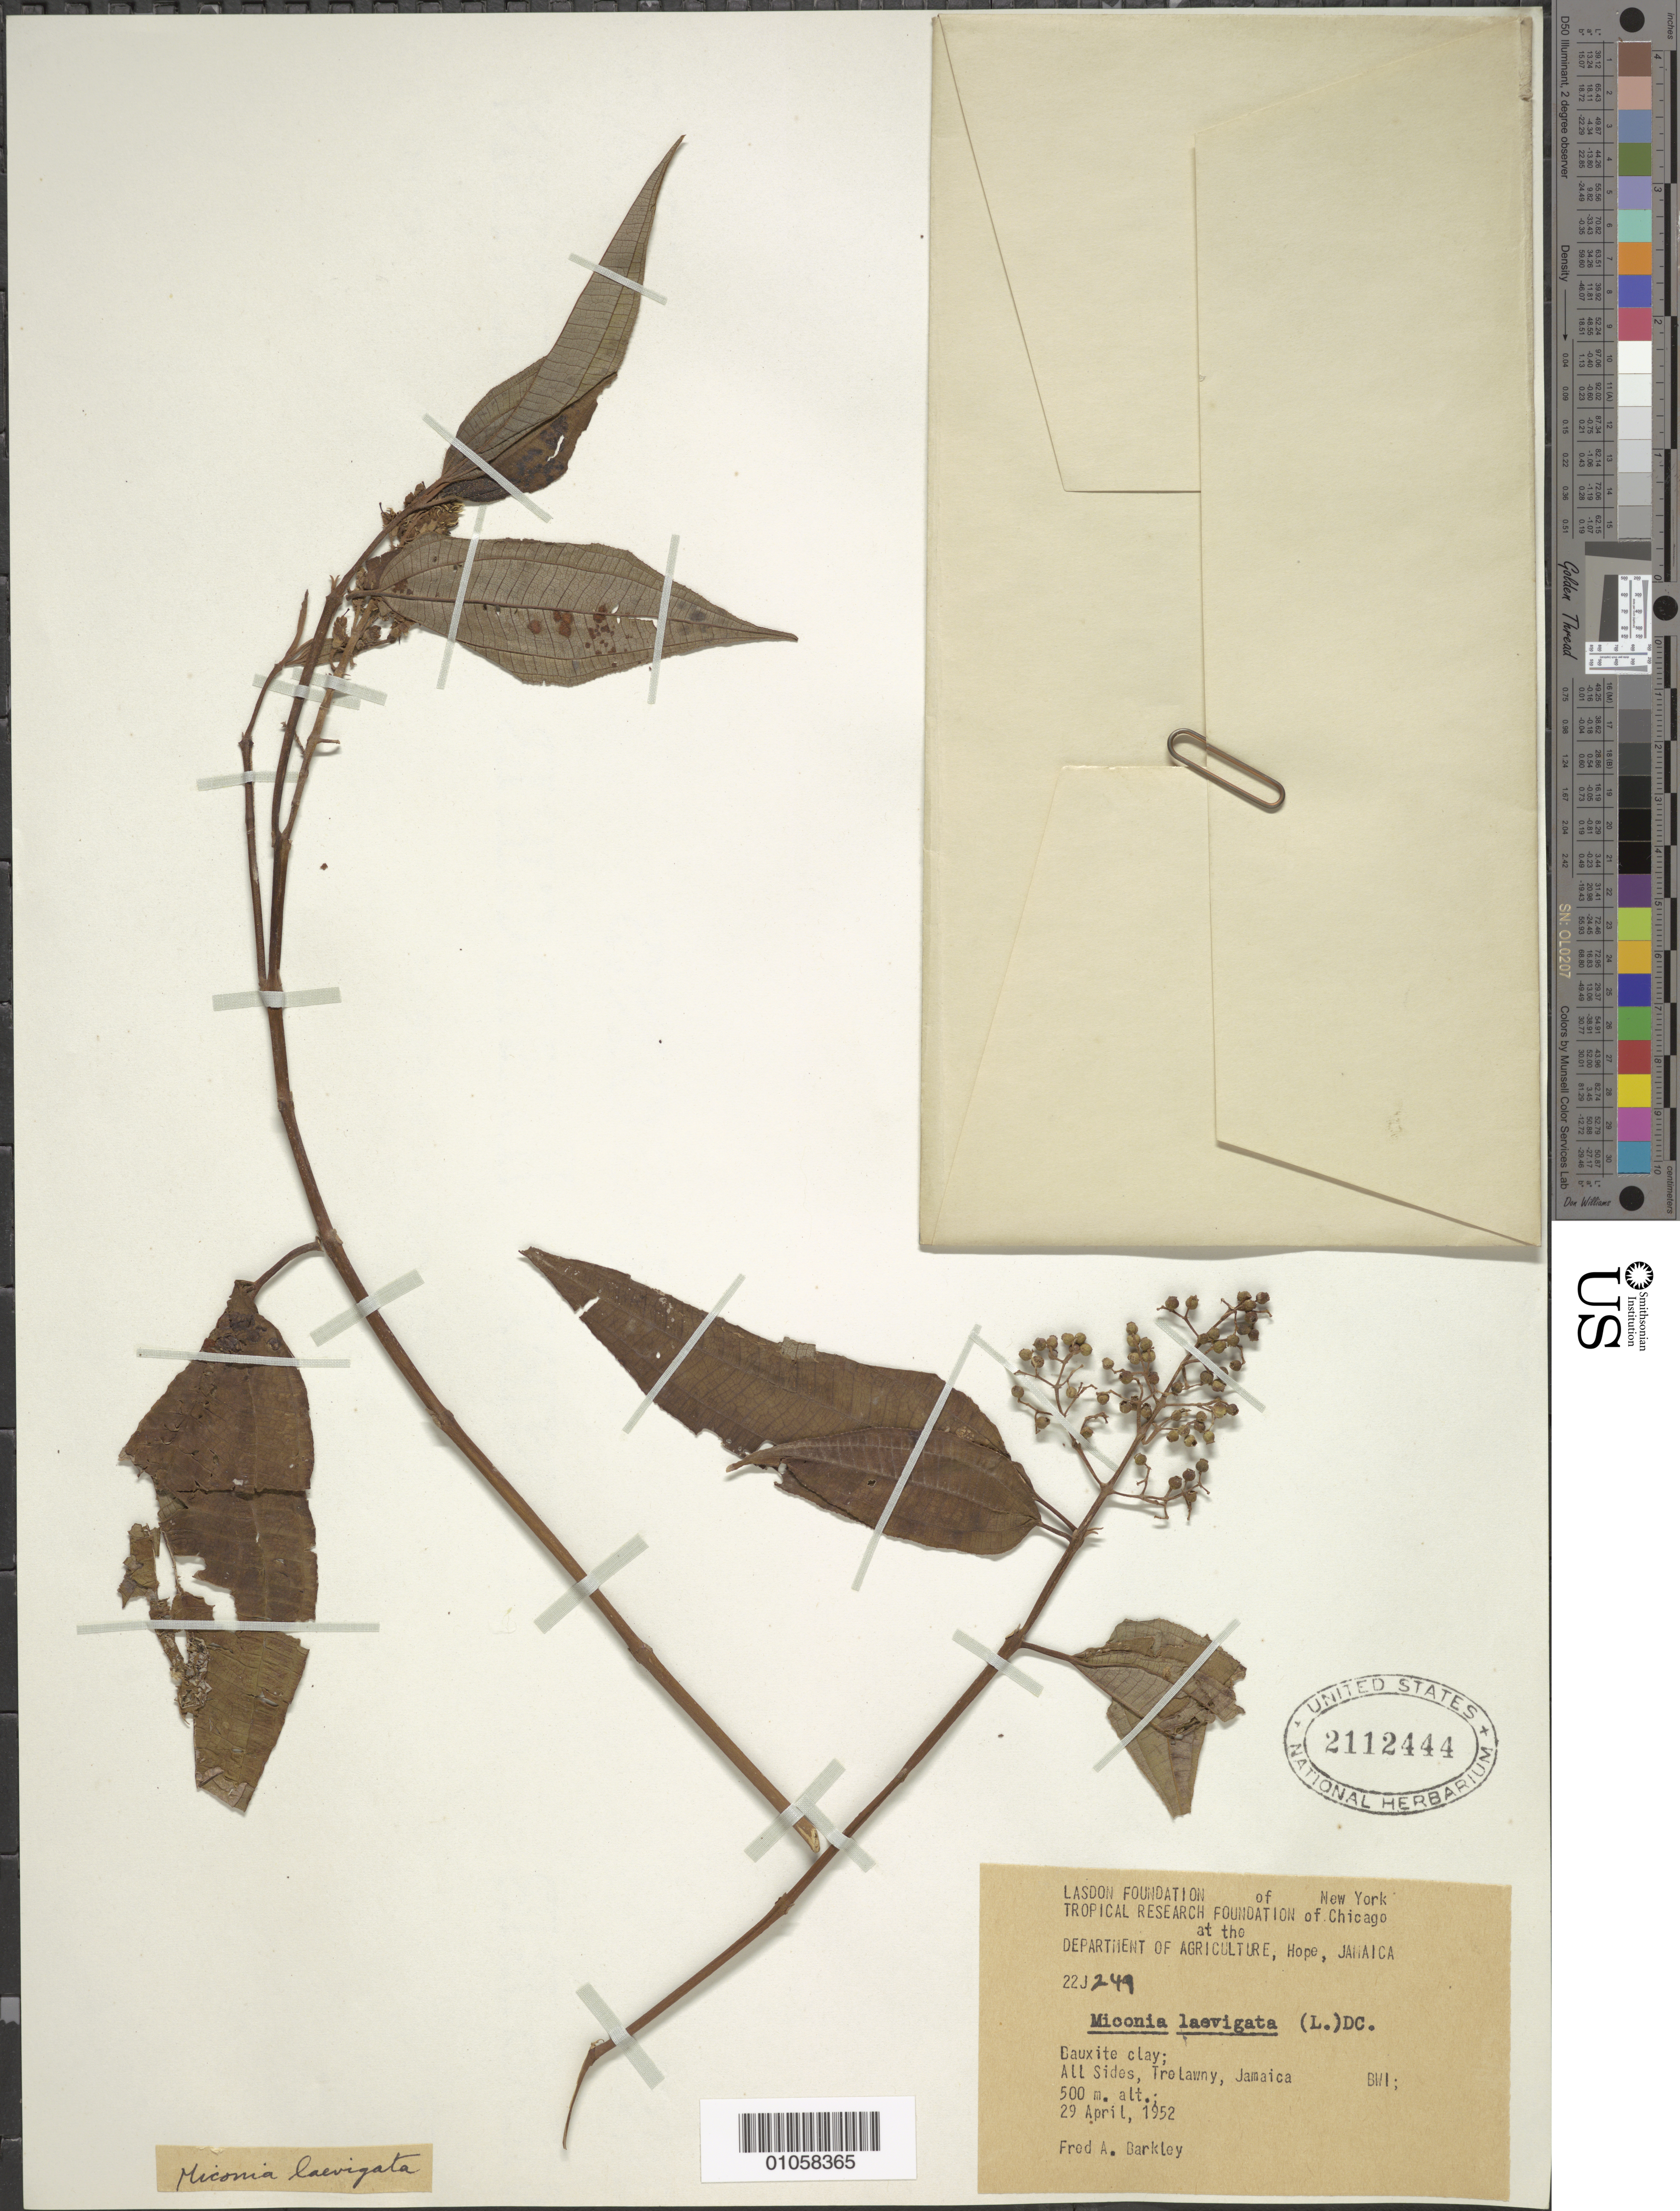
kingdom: Plantae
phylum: Tracheophyta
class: Magnoliopsida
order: Myrtales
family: Melastomataceae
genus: Miconia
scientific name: Miconia laevigata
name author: (L.) D. Don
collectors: F. A. Barkley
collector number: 22J249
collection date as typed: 29 Apr 1952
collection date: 1952-04-29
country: Jamaica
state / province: Trelawny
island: Jamaica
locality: All Sides [?]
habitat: Bauxite clay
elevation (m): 500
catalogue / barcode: US 2112444